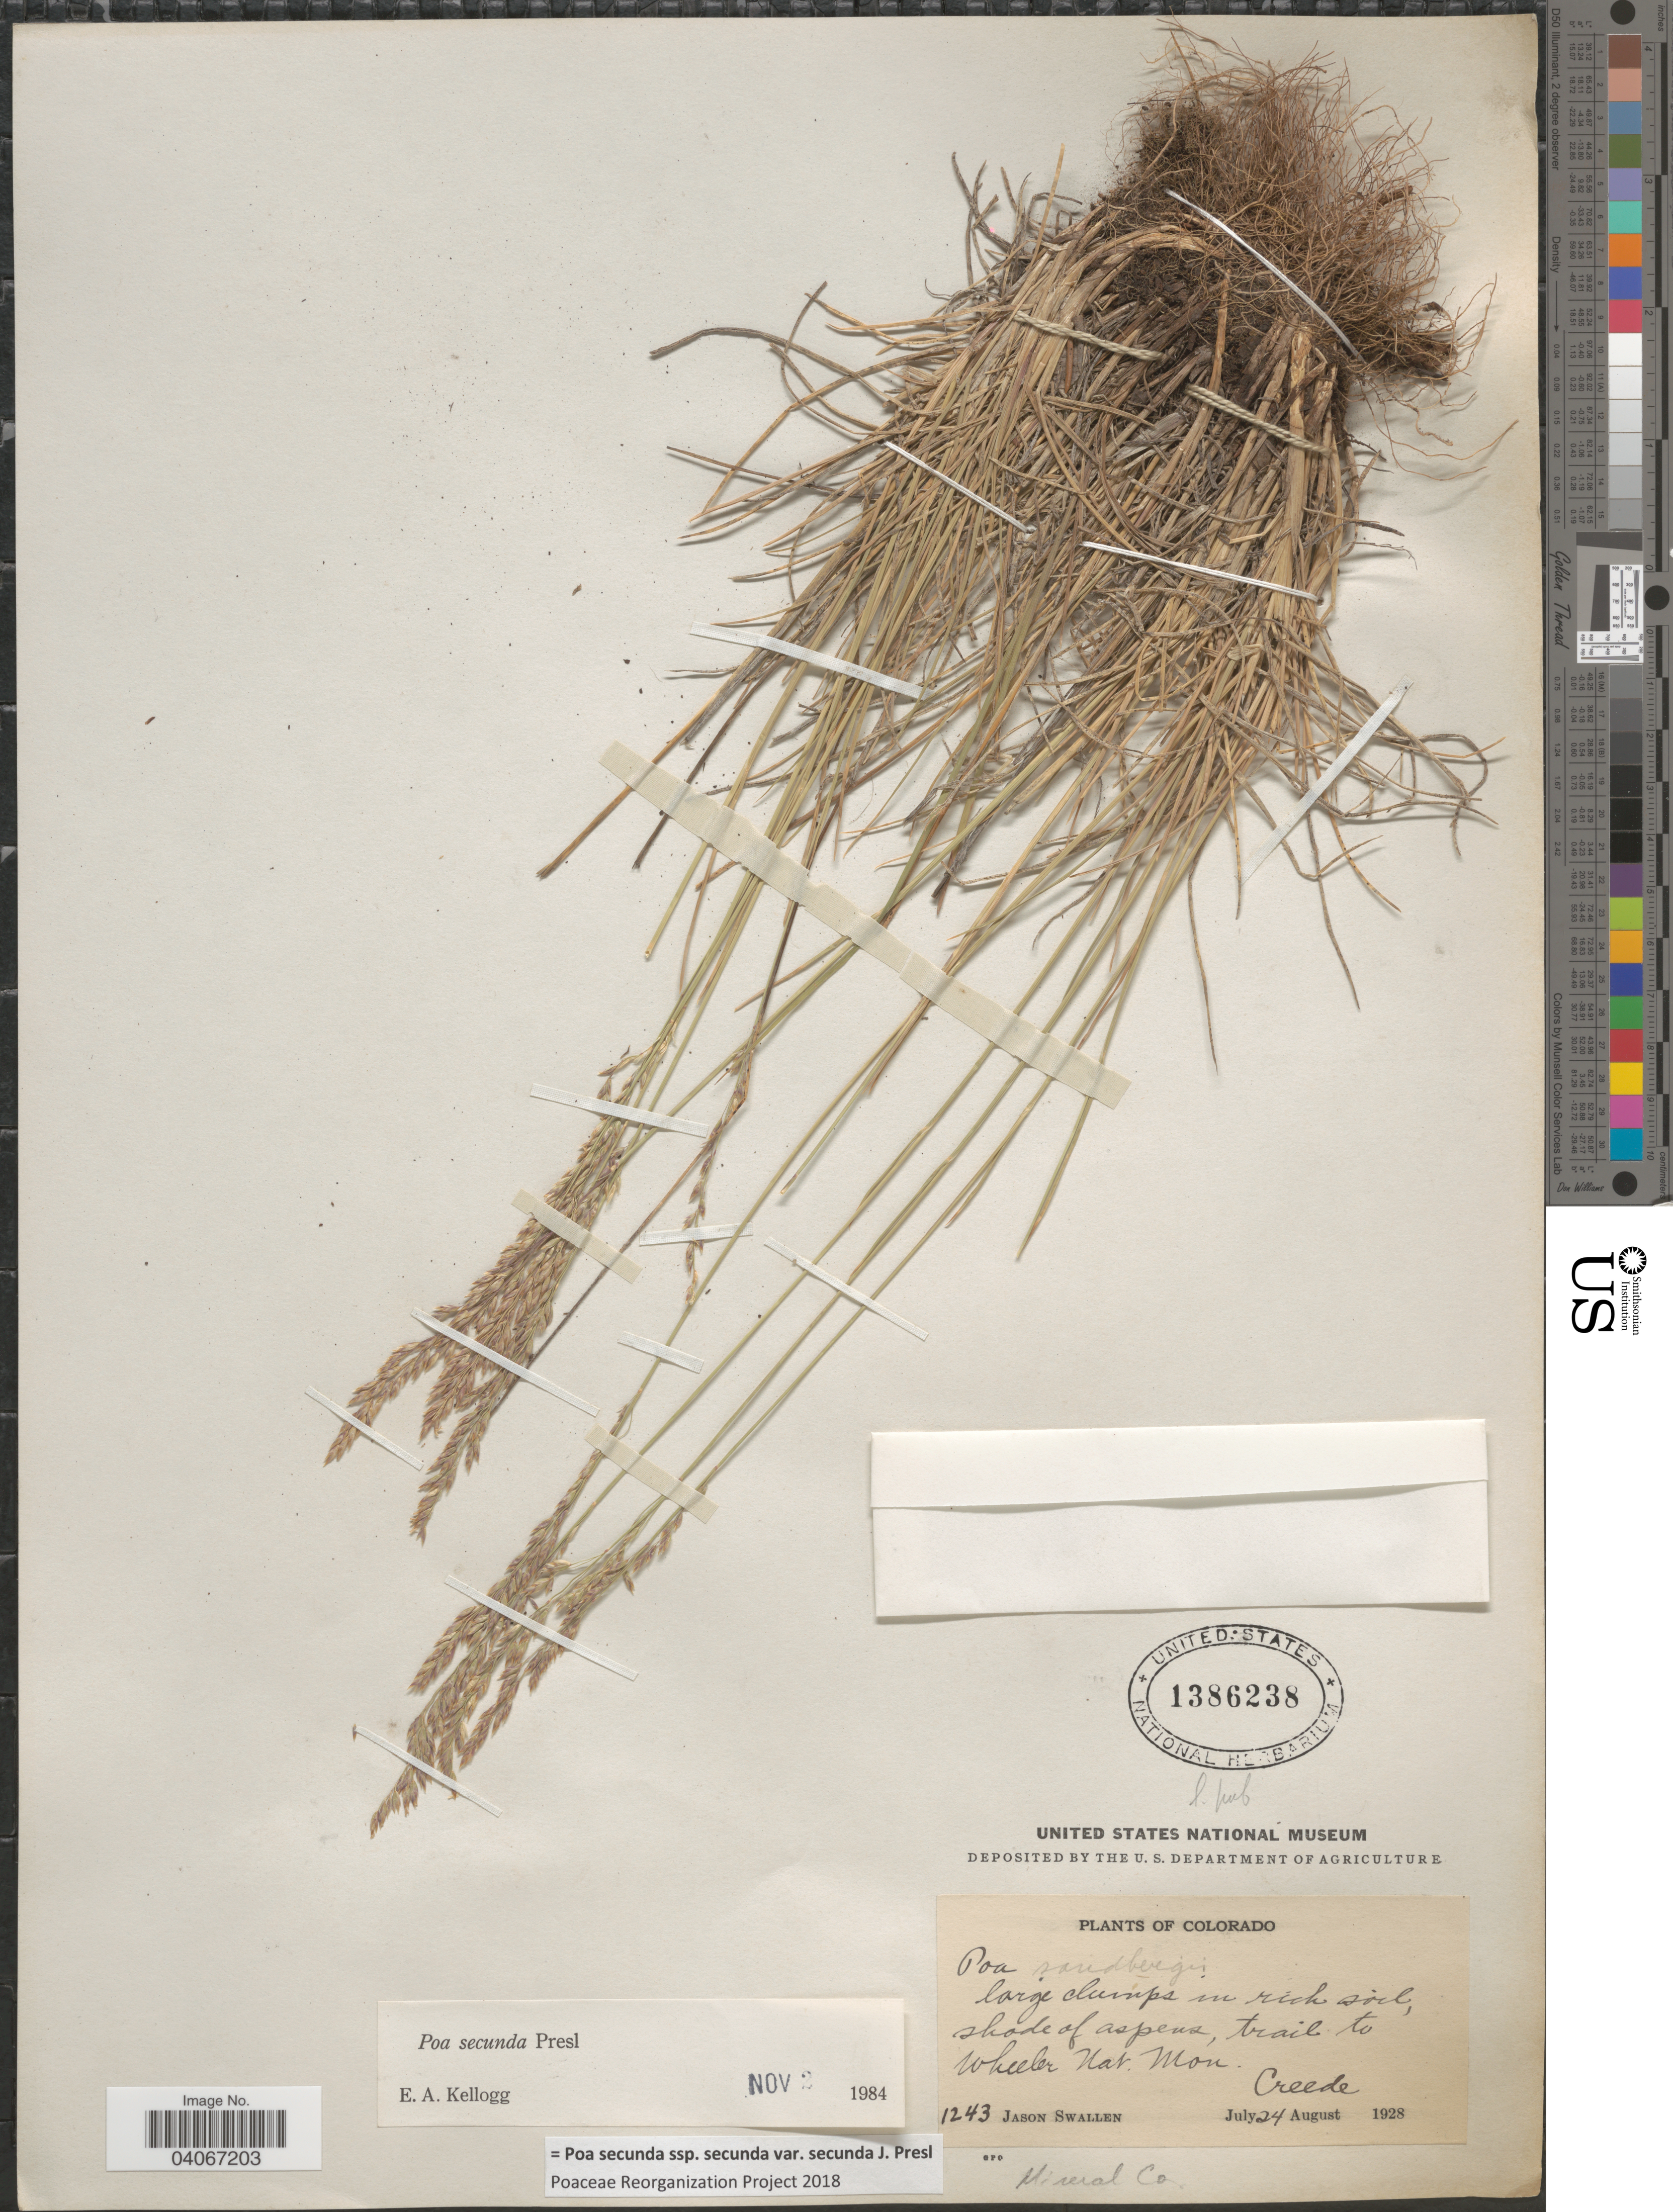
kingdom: Plantae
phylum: Tracheophyta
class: Liliopsida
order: Poales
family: Poaceae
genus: Poa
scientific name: Poa secunda subsp. secunda var. secunda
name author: J. Presl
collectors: J. R. Swallen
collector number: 1243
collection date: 1928-07-24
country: United States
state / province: Colorado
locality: Trail to Wheeler Nat. Mon. Creede. Mineral Co.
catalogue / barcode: US 1386238